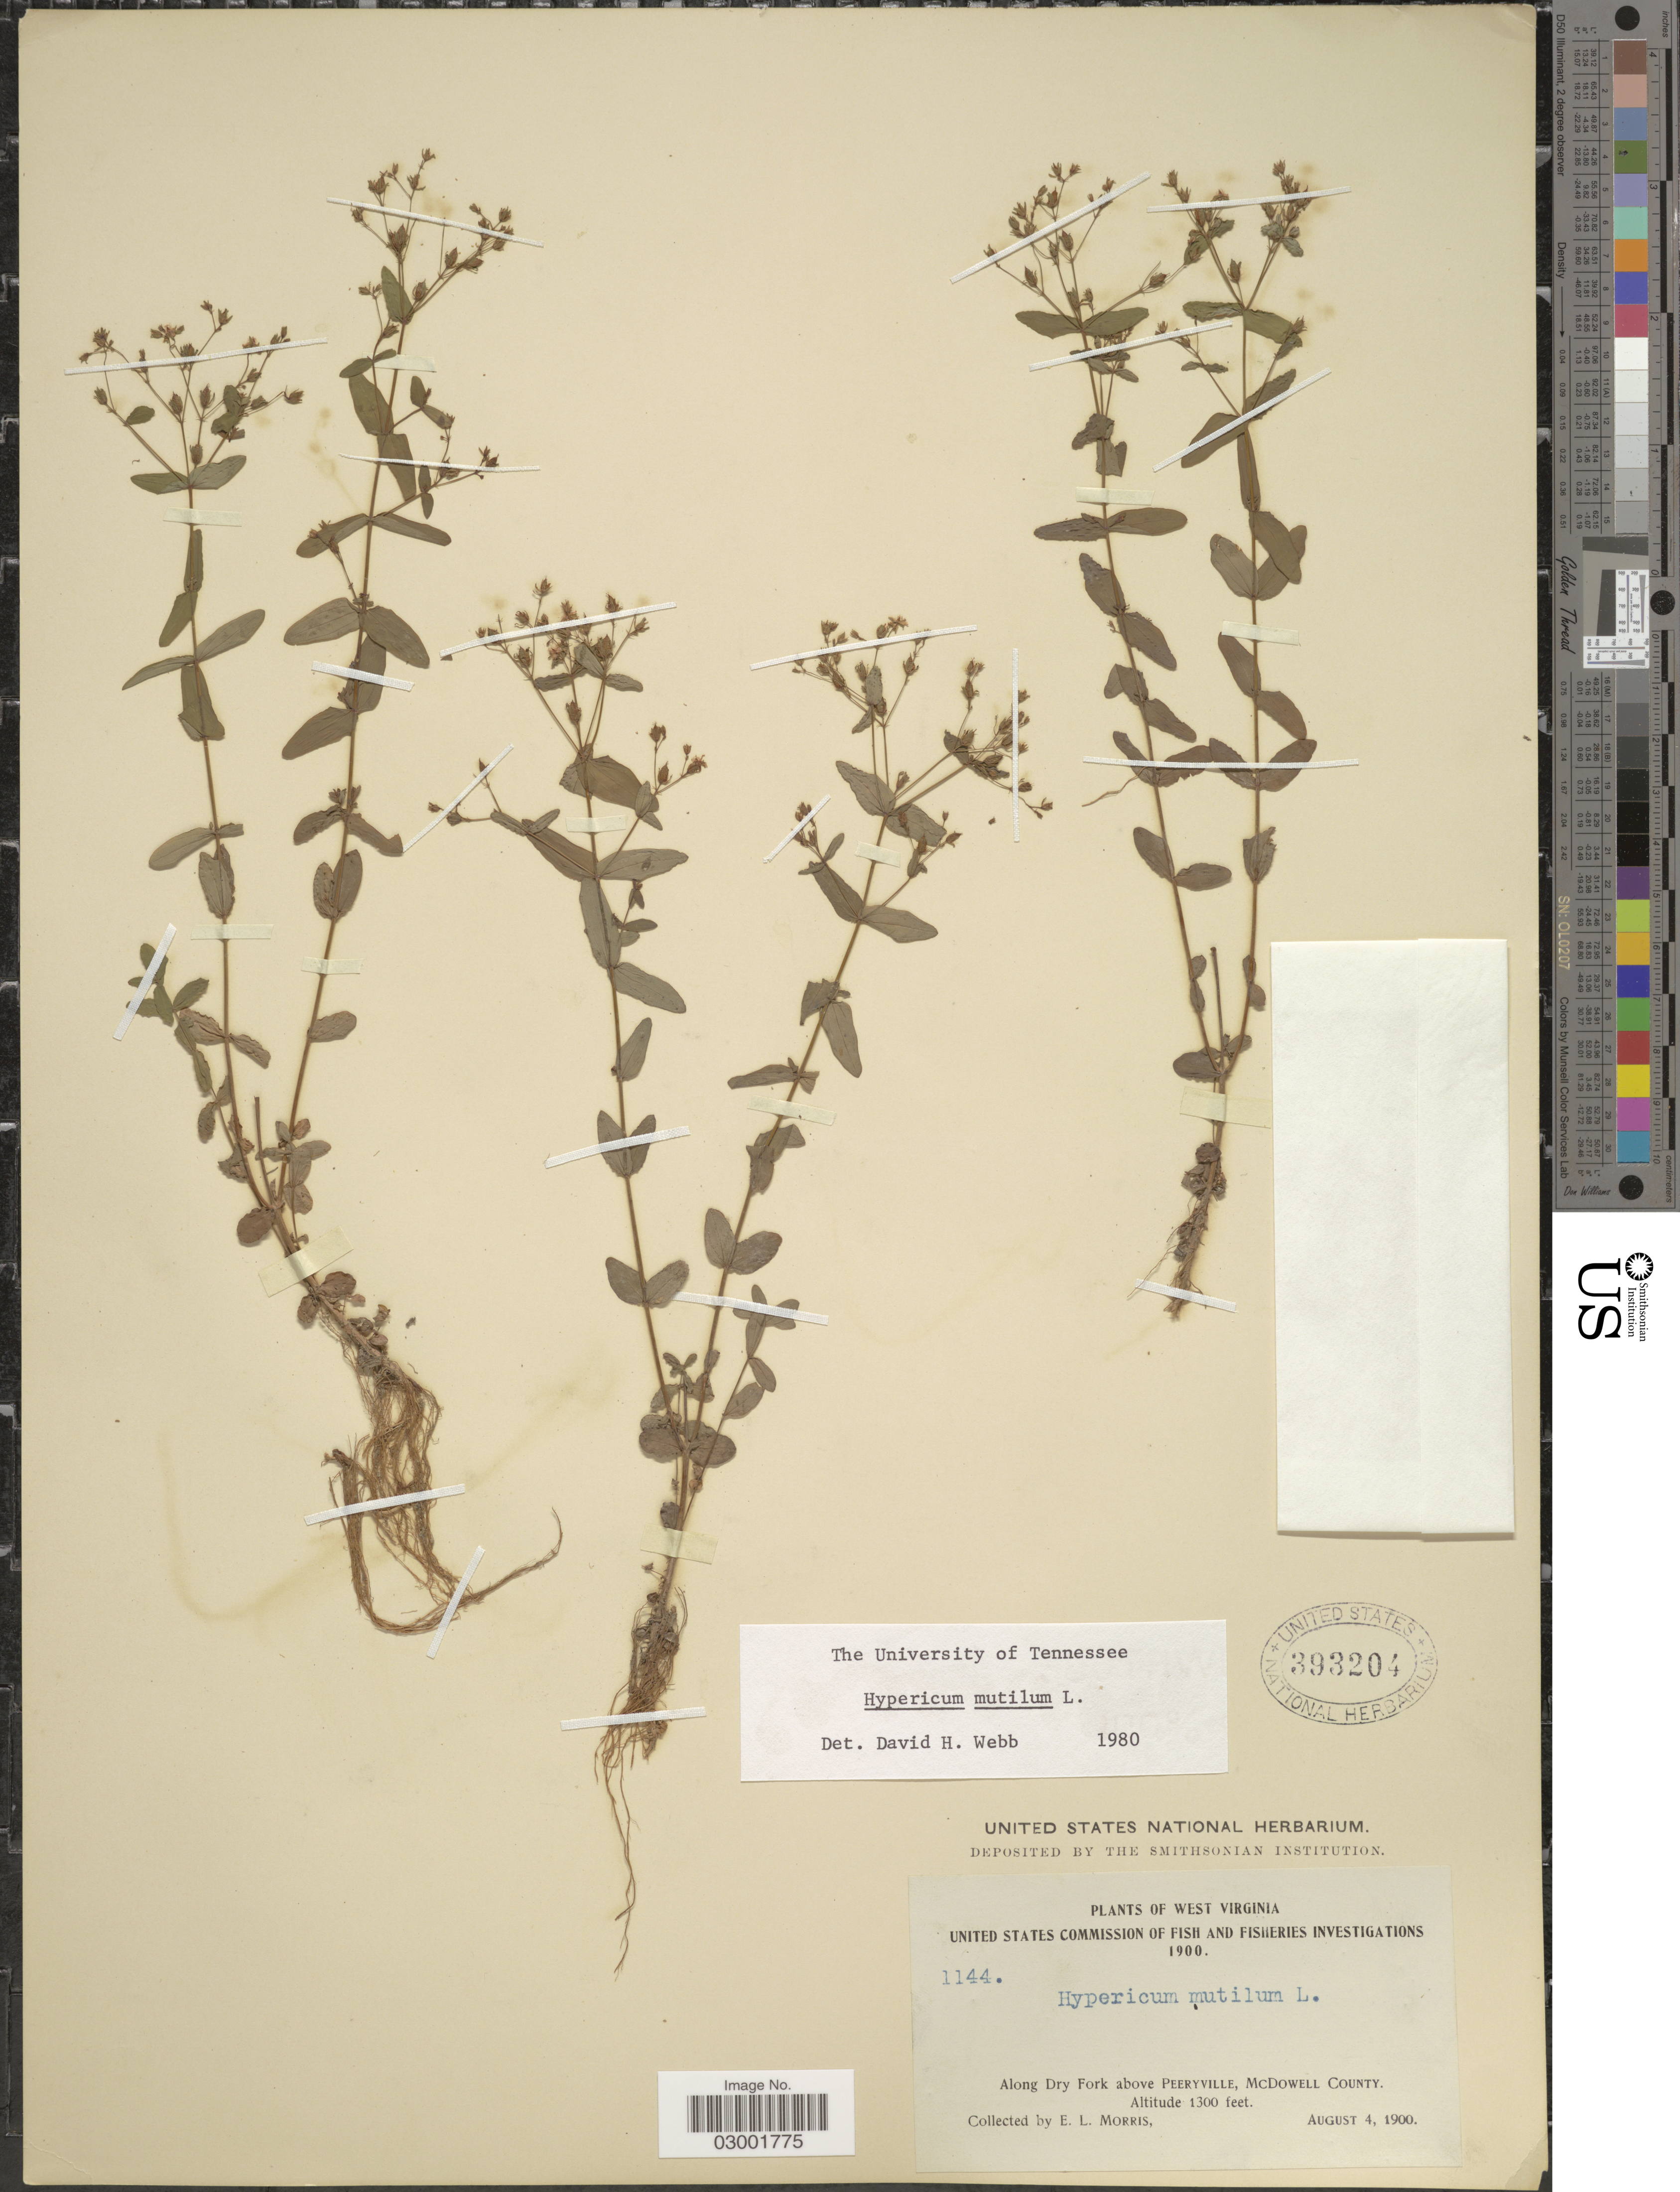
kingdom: Plantae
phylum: Tracheophyta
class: Magnoliopsida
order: Malpighiales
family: Hypericaceae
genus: Hypericum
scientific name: Hypericum mutilum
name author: L.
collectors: E. Morris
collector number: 1144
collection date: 1900-08-04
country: United States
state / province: West Virginia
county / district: McDowell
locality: Along Dry Fork above Perryville, McDowell County.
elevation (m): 396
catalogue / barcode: US 393204